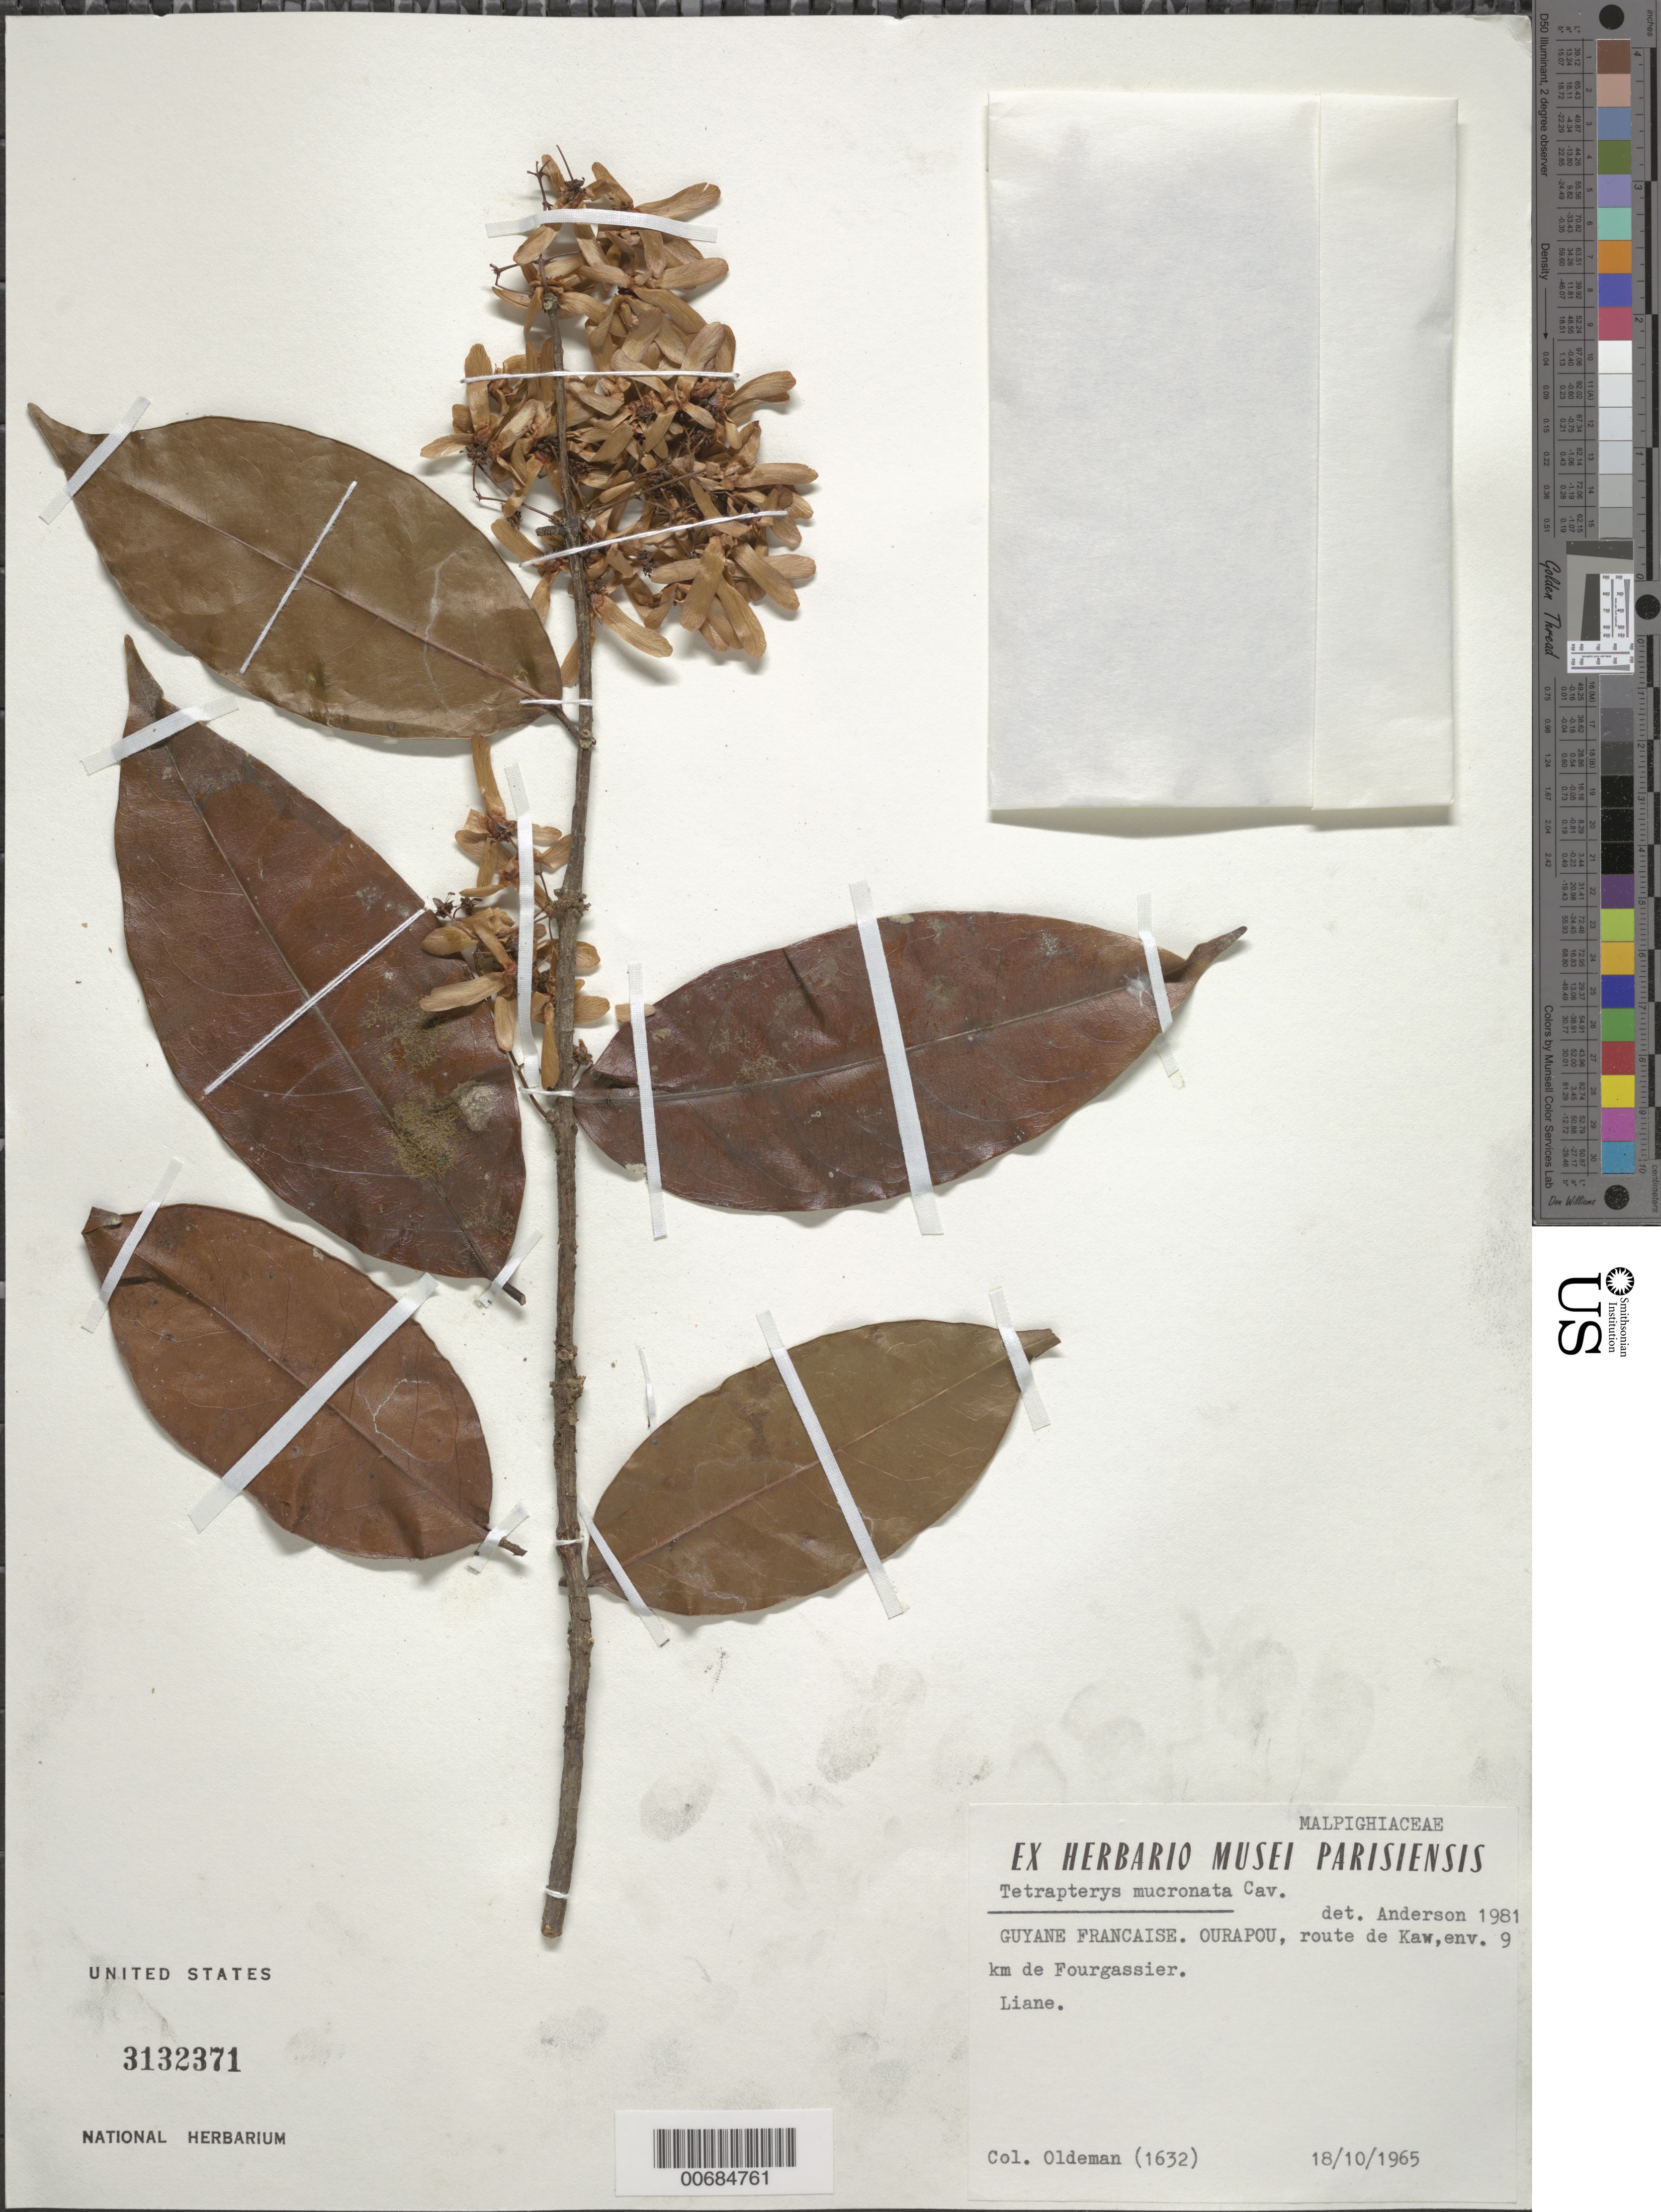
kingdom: Plantae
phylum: Tracheophyta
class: Magnoliopsida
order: Malpighiales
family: Malpighiaceae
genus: Tetrapterys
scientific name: Tetrapterys mucronata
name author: Cav.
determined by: Anderson, W. R., (MICH), University of Michigan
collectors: R. Oldeman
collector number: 1632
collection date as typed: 18-Oct-65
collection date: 1965-10-18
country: French Guiana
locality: Orapu, route de Kaw, 9 km de Fourgassie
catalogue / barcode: US 3132371